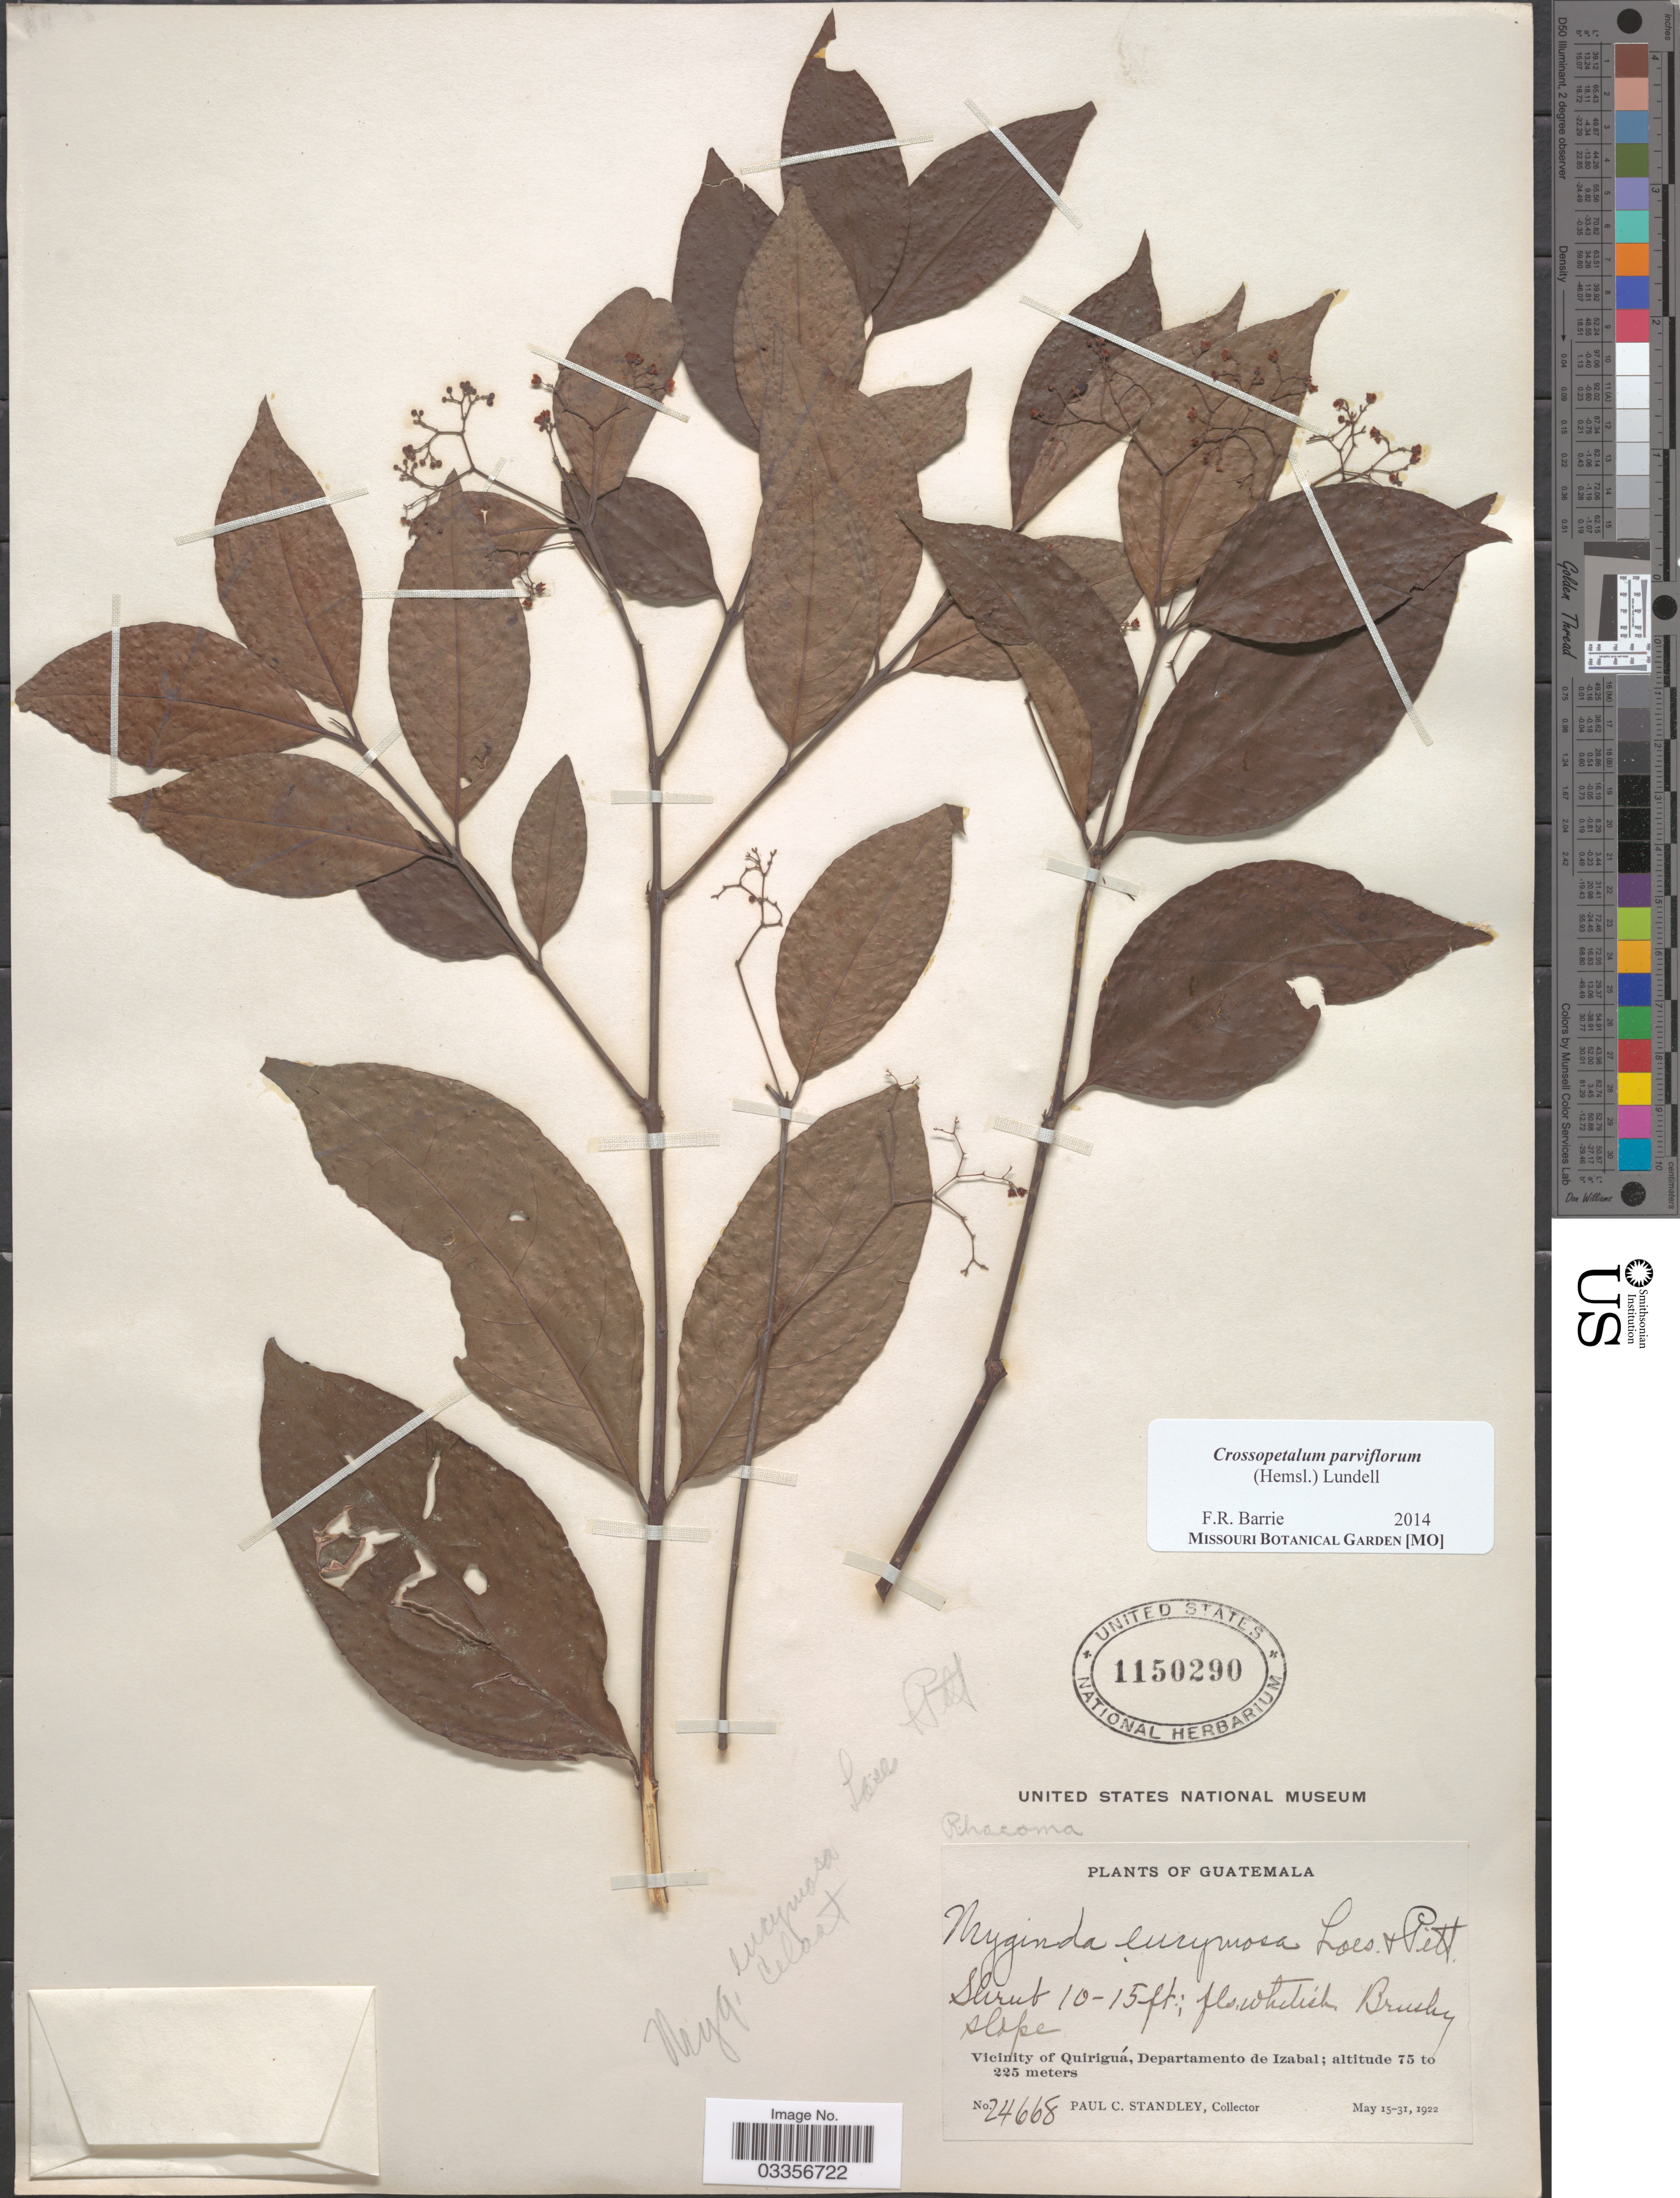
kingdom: Plantae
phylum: Tracheophyta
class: Magnoliopsida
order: Celastrales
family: Celastraceae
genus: Crossopetalum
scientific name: Crossopetalum parviflorum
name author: L.O. Williams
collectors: P. C. Standley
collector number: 24668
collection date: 1922-05-15/1922-05-31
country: Guatemala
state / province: Izabal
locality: Vicinity of Quirigúa, Departamento de Izabal.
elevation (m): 75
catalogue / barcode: US 1150290